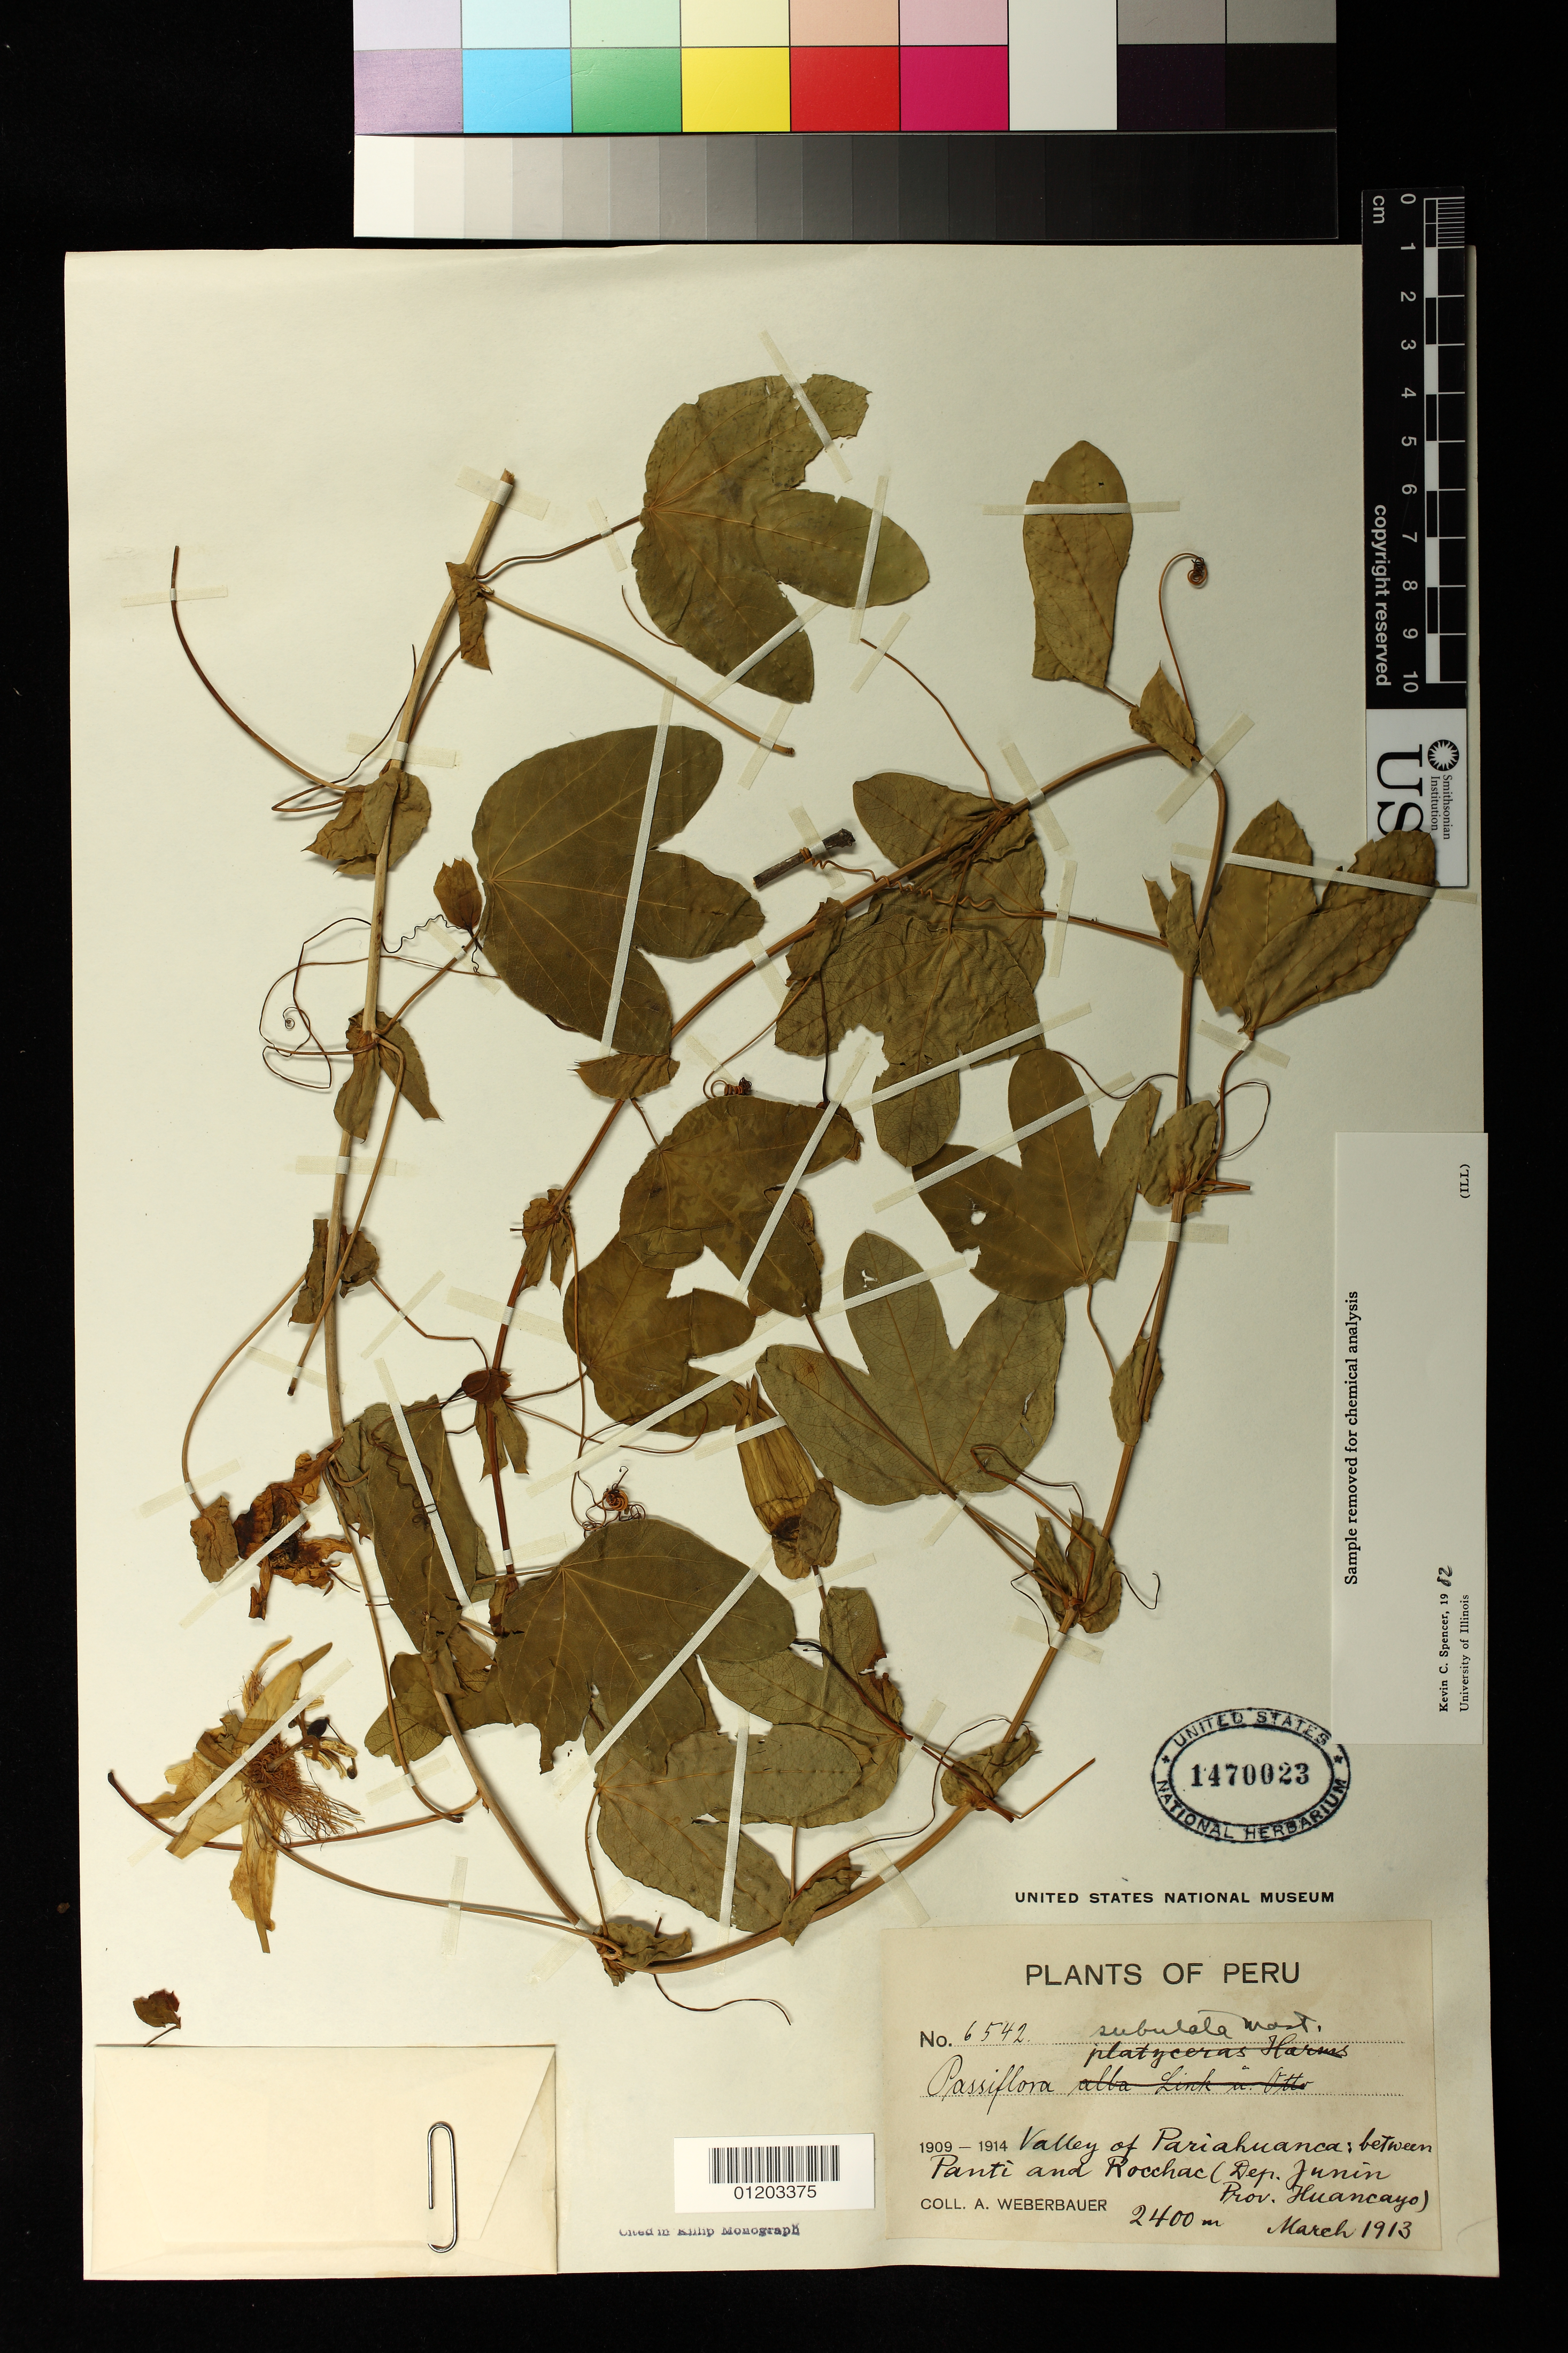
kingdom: Plantae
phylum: Tracheophyta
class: Magnoliopsida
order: Malpighiales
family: Passifloraceae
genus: Passiflora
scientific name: Passiflora subulata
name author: Mast.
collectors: A. Weberbauer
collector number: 6542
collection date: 1913-03-01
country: Peru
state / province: Junín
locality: Huancayo, Valley of Pariahuanca; between Panti and Rocchac.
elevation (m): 2400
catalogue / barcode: US 1470023